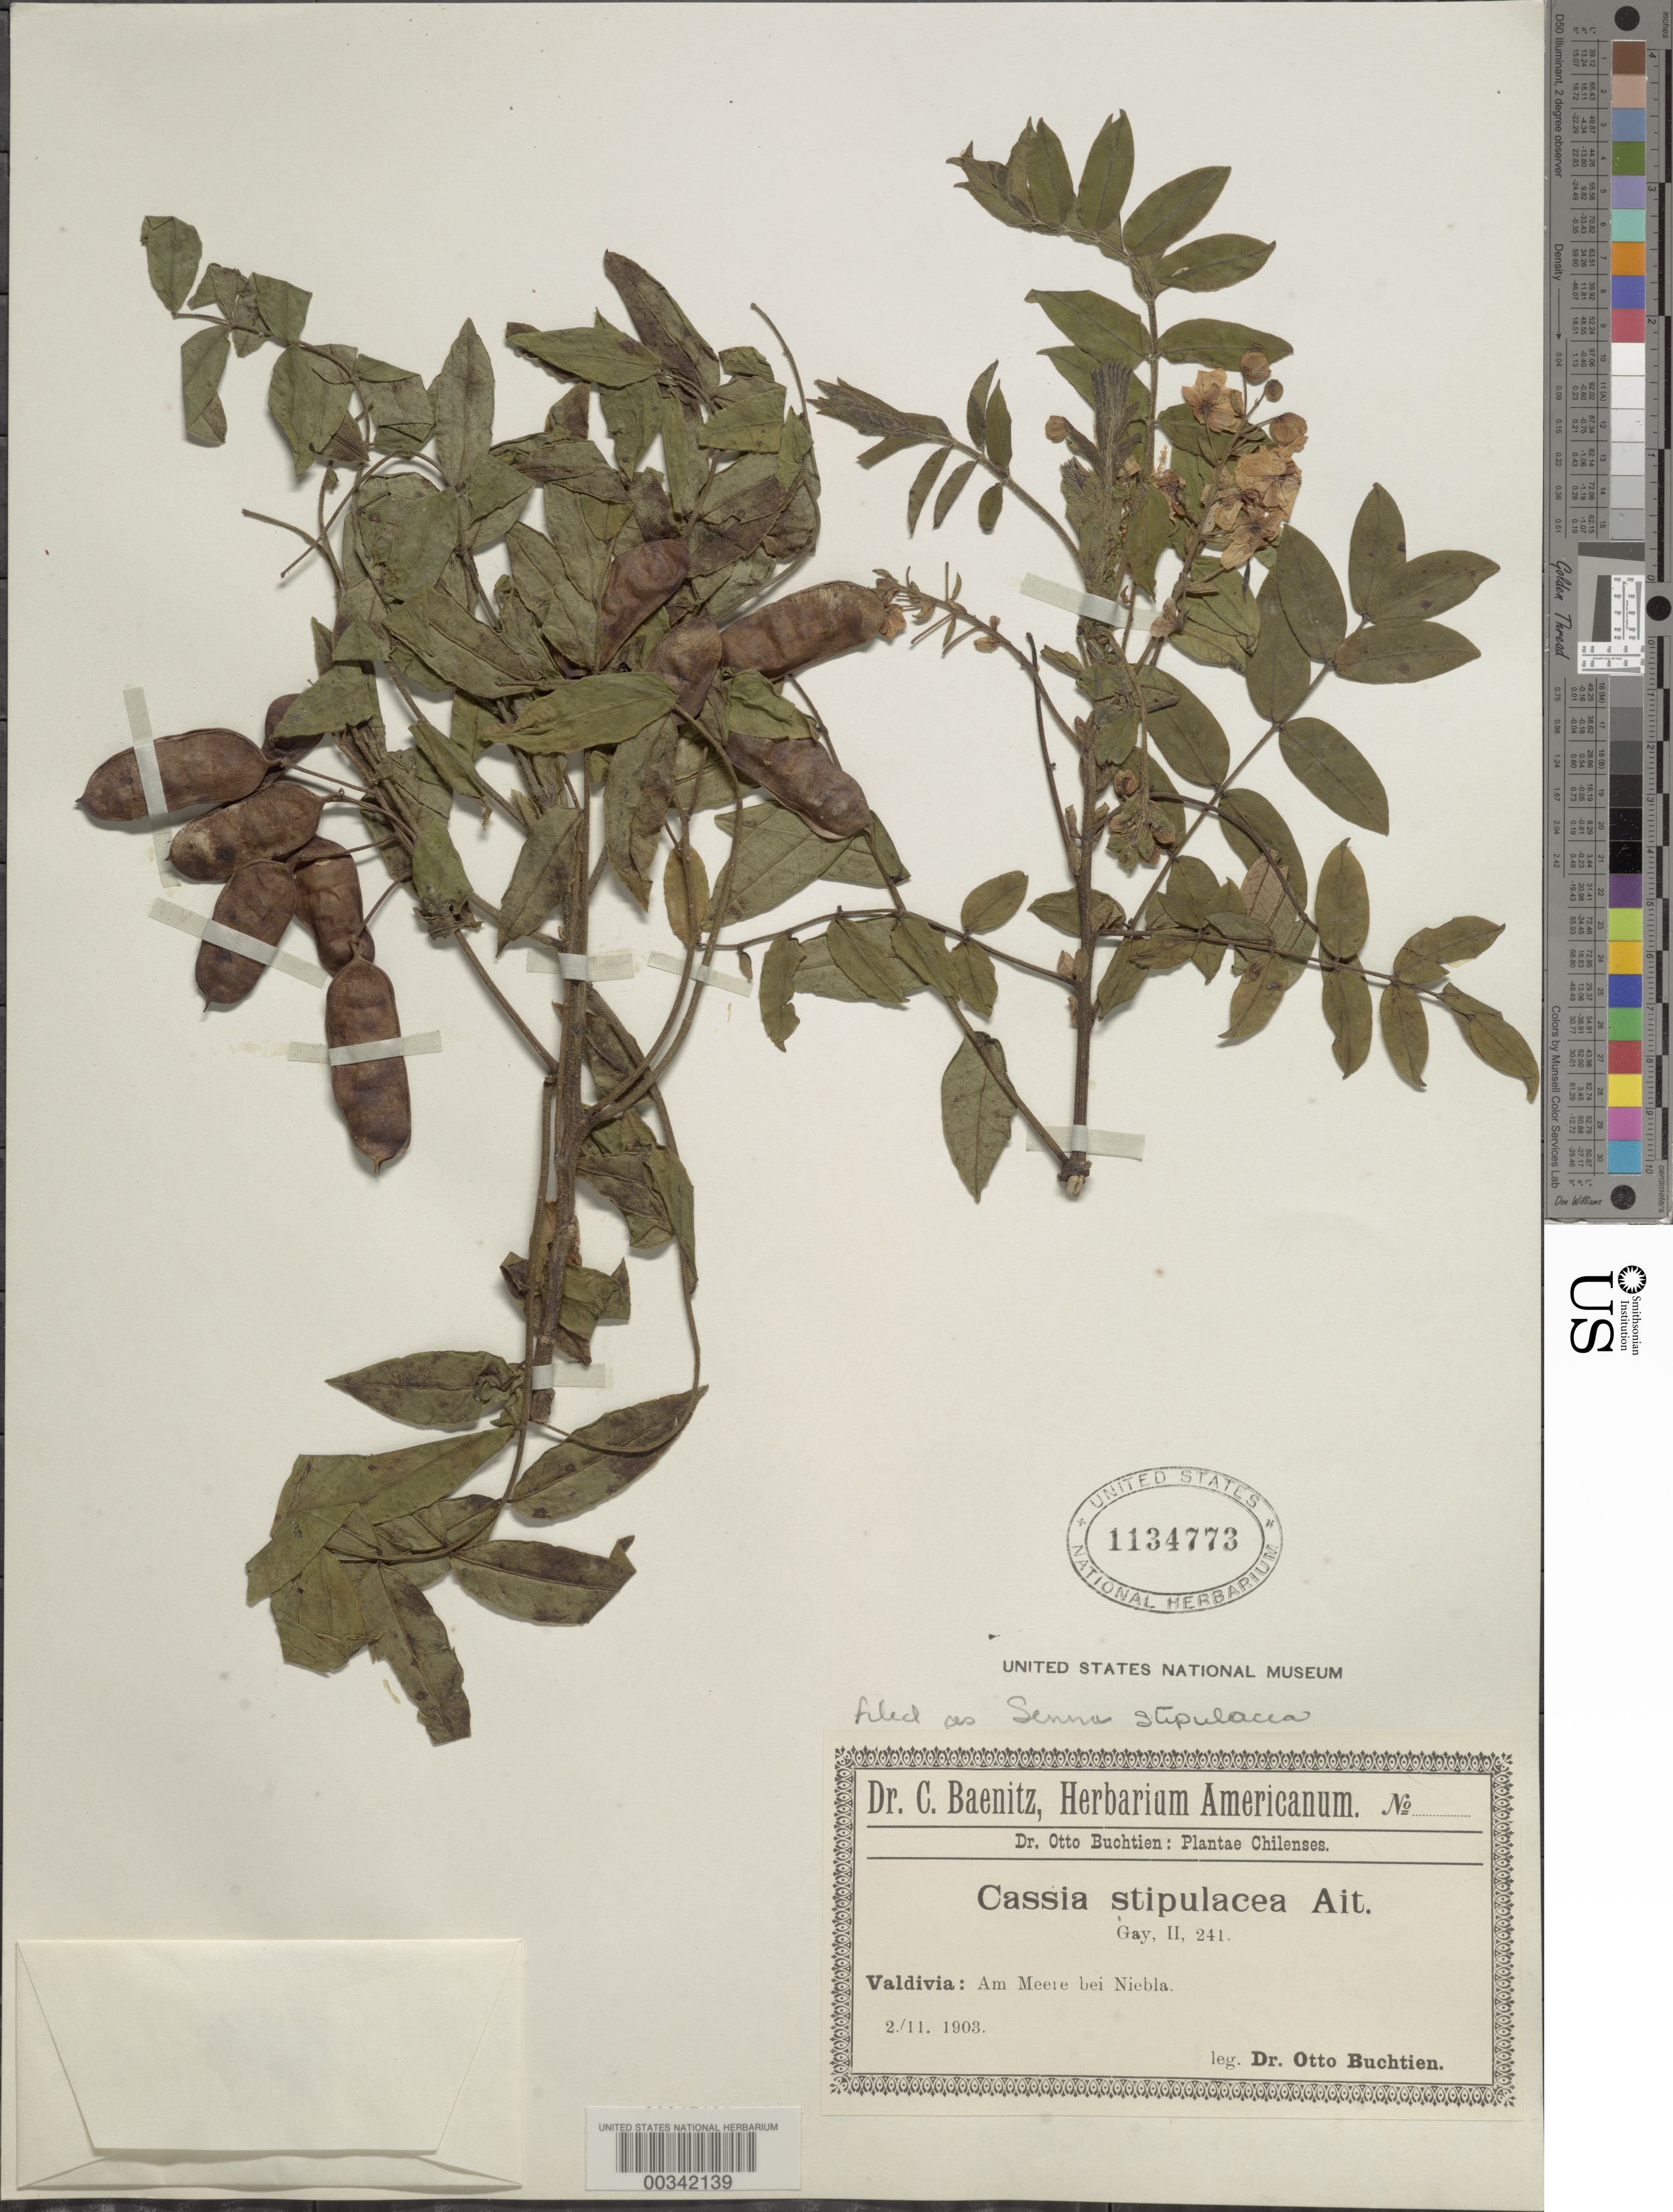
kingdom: Plantae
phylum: Tracheophyta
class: Magnoliopsida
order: Fabales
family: Fabaceae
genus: Senna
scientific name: Senna stipulacea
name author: (Aiton) H.S. Irwin & Barneby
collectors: O. Buchtien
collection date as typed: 02 Nov 1903 or 11 Feb 1903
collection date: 1903-02-11 or 1903-11-02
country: Chile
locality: Valdivia; am meere bei niebla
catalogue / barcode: US 1134773